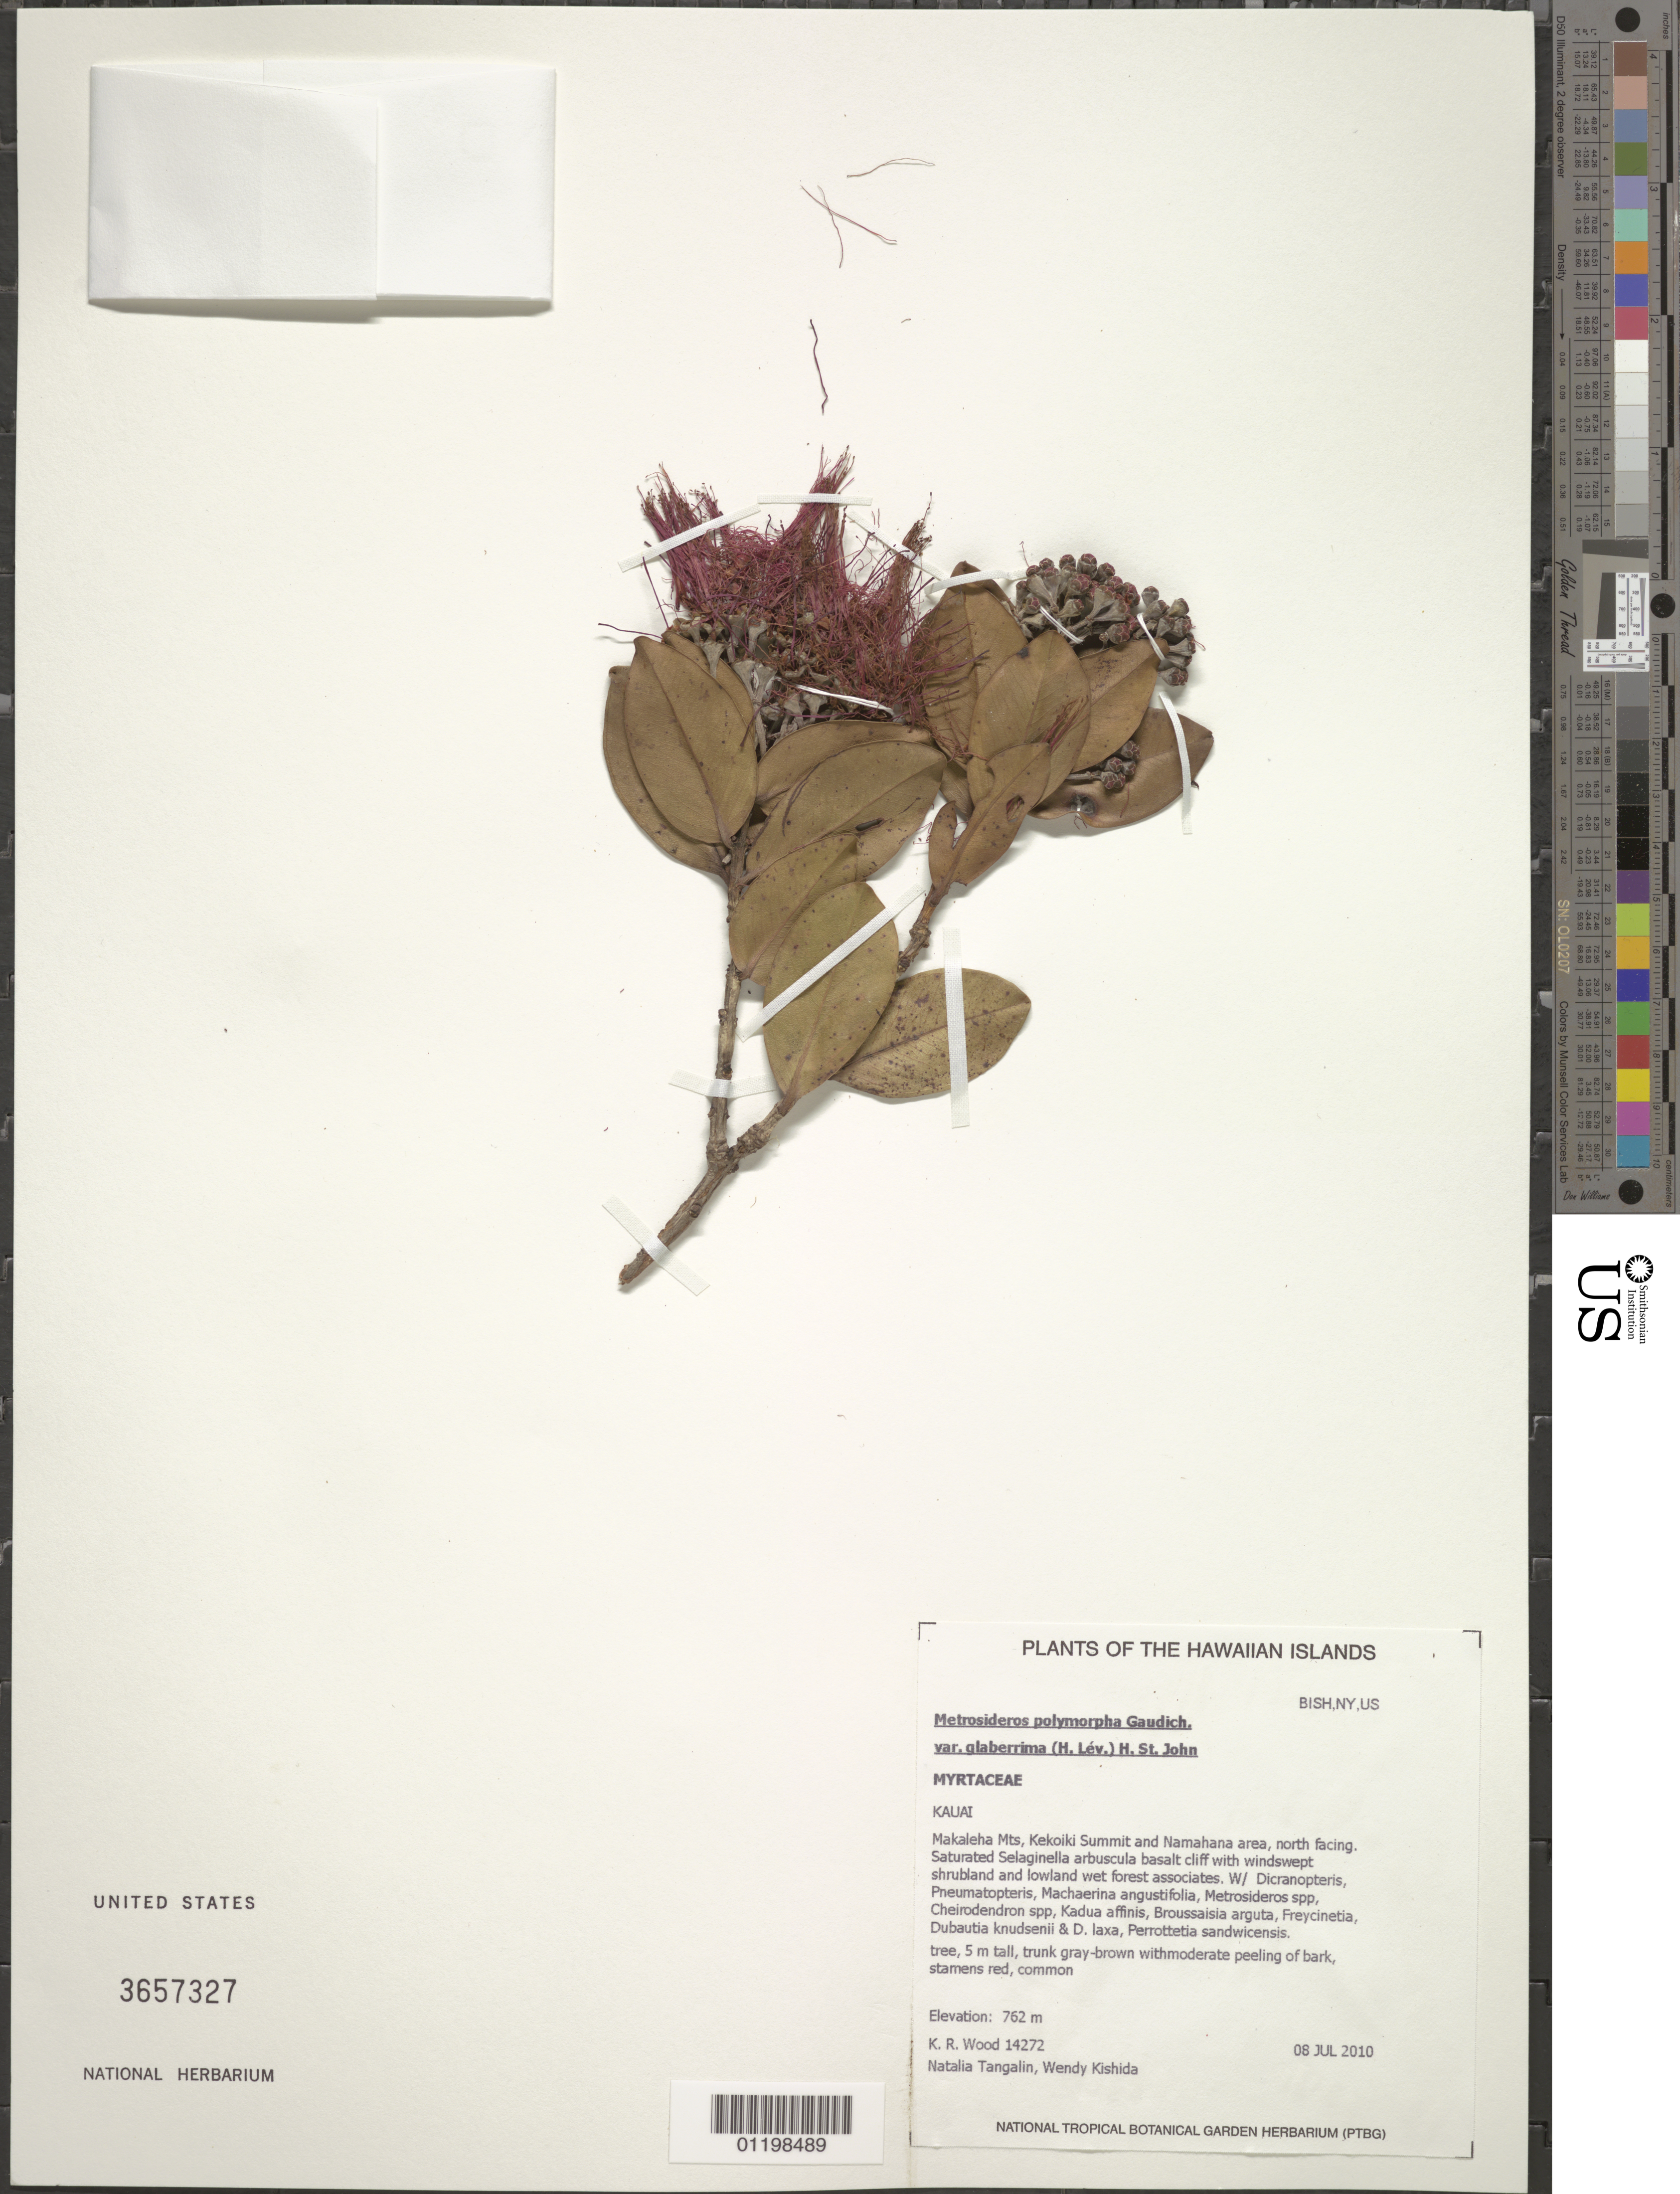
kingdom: Plantae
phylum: Tracheophyta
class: Magnoliopsida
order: Myrtales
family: Myrtaceae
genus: Metrosideros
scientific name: Metrosideros polymorpha var. glaberrima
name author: (H. Lév.) H. St. John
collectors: K. R. Wood, N. Tangalin & W. Kishida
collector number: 14272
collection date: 2010-07-08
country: United States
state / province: Hawaii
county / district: Kauai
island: Kaua'i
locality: Makaleha Mts., Kekoiki Summit and Namahana area.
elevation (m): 762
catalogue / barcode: US 3657327